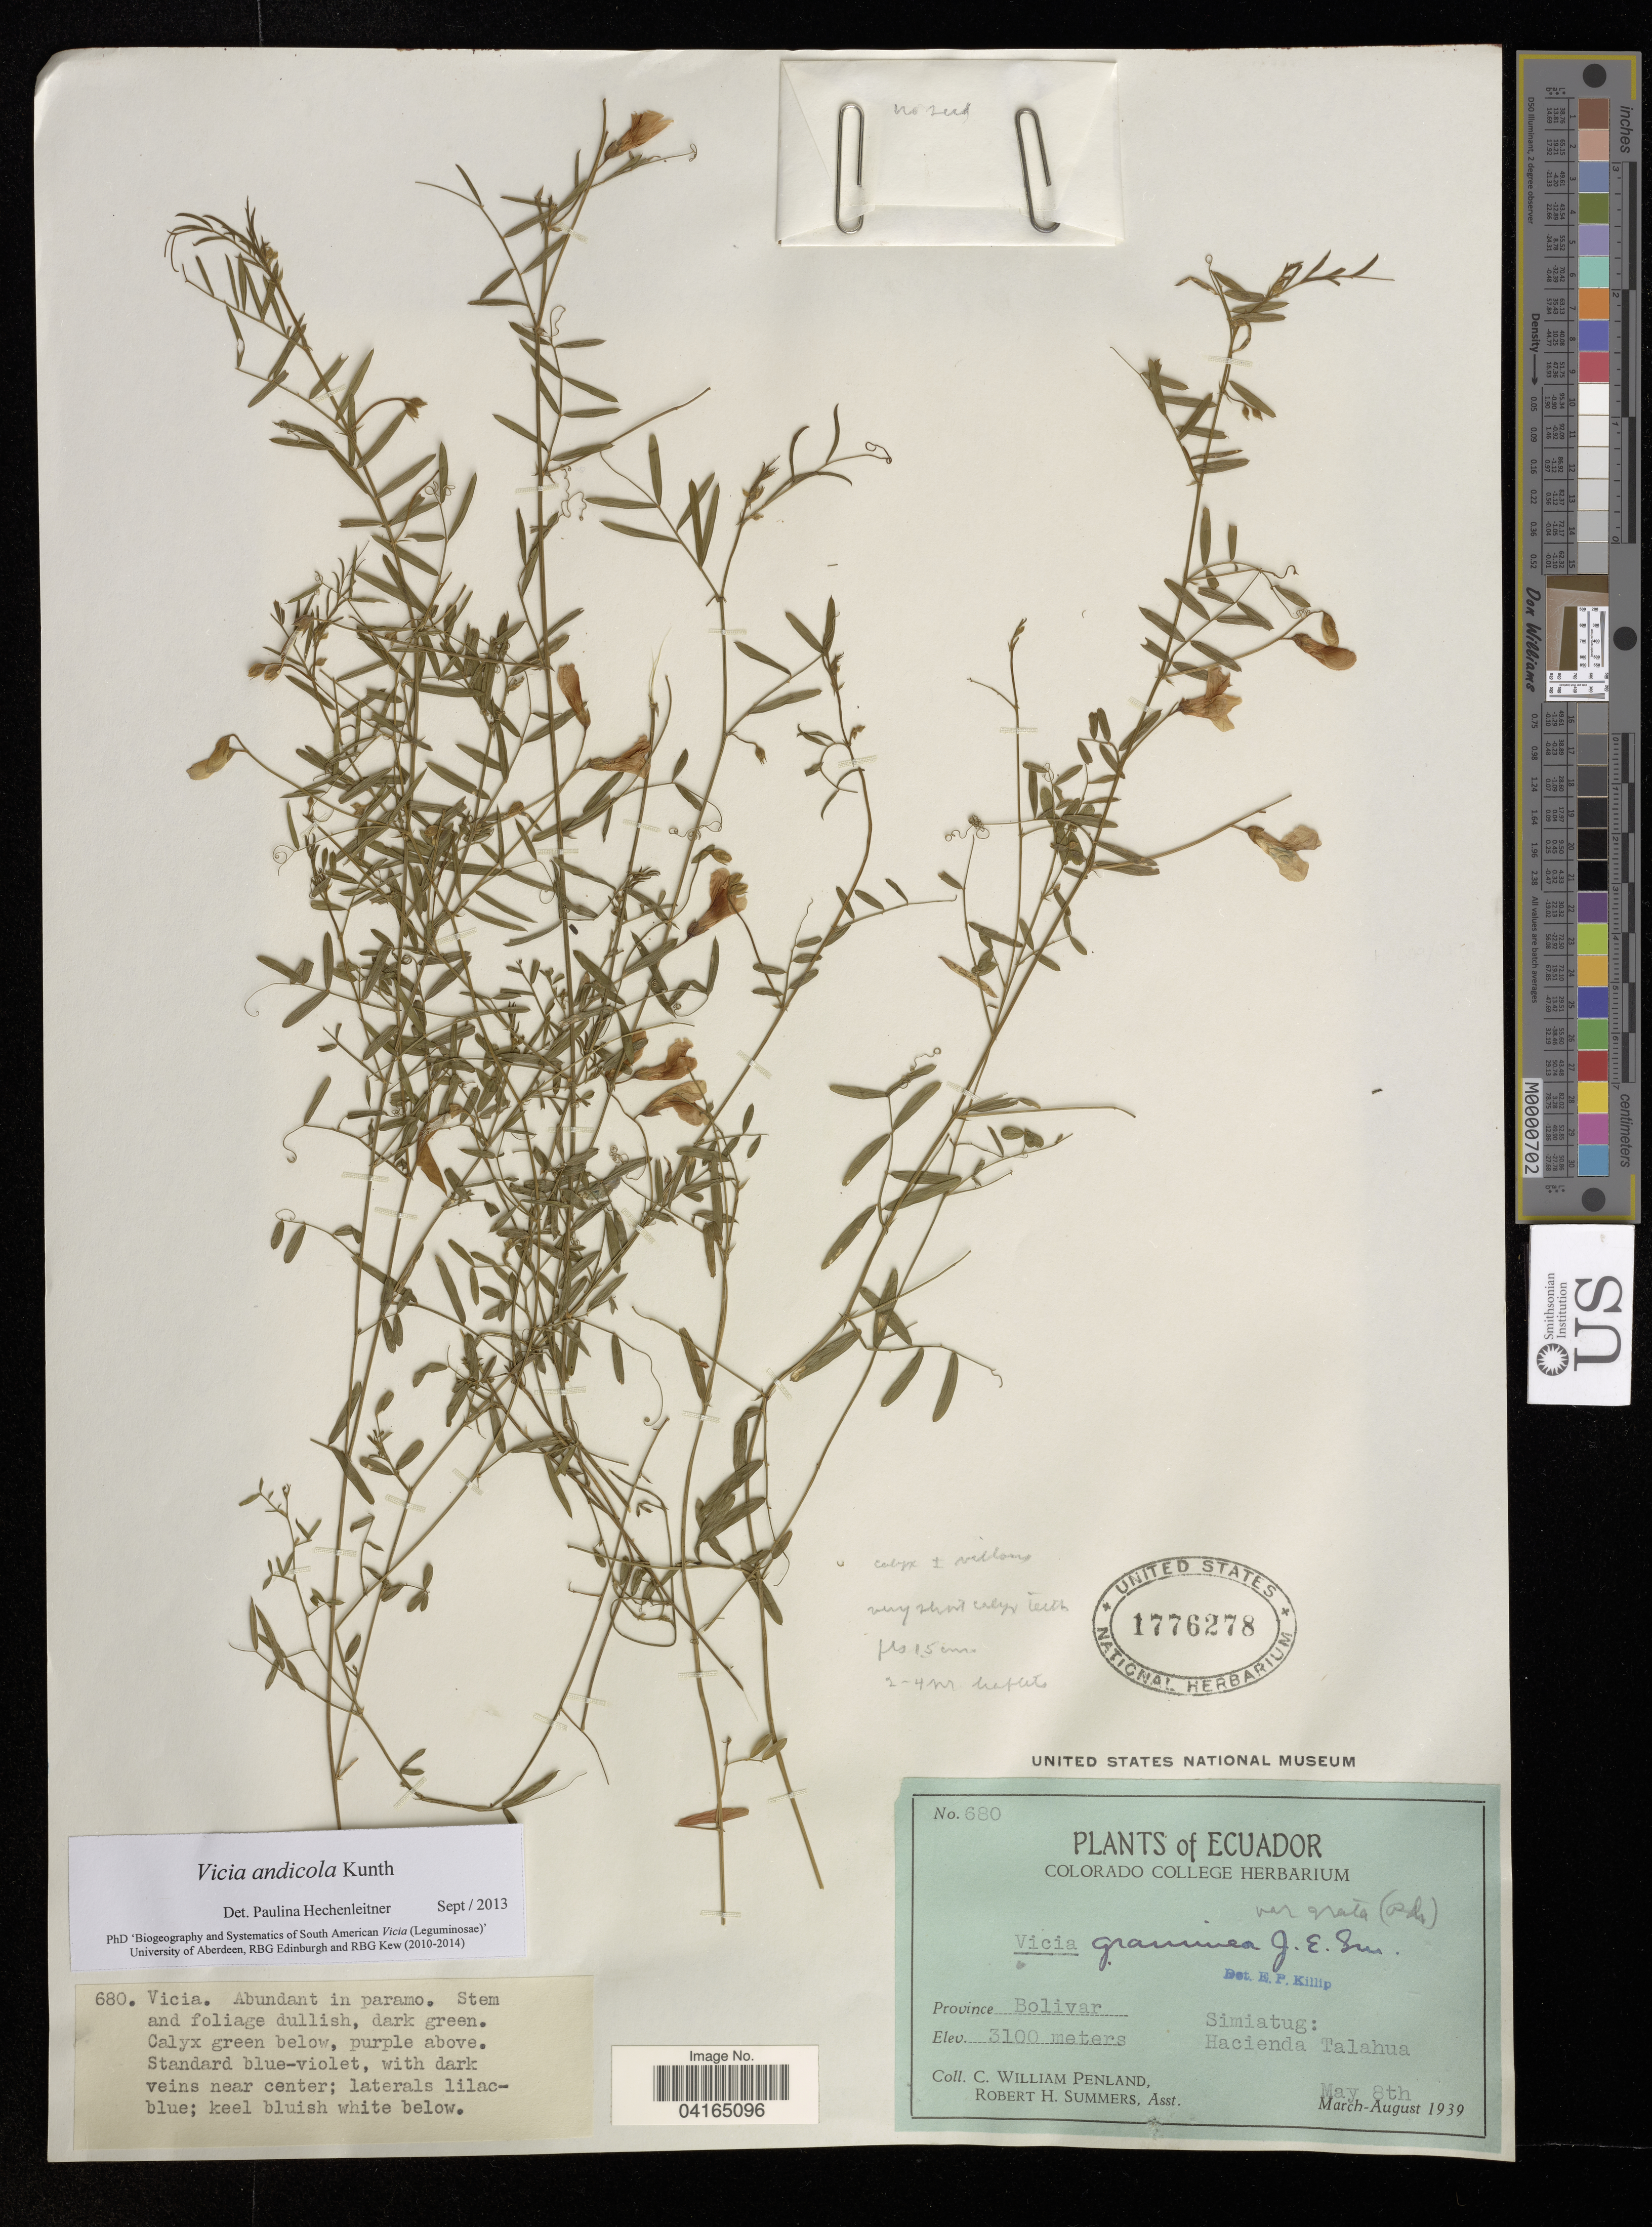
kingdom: Plantae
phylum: Tracheophyta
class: Magnoliopsida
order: Fabales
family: Fabaceae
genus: Vicia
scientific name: Vicia andicola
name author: Kunth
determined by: Hechenleitner, Paulina, RBG Edinburgh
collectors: C. W. Penland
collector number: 680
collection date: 1939-03/1939-08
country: Ecuador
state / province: Bolívar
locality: Province Bolivar. Simiatug: Hacienda Talahua.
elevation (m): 3100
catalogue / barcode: US 1776278